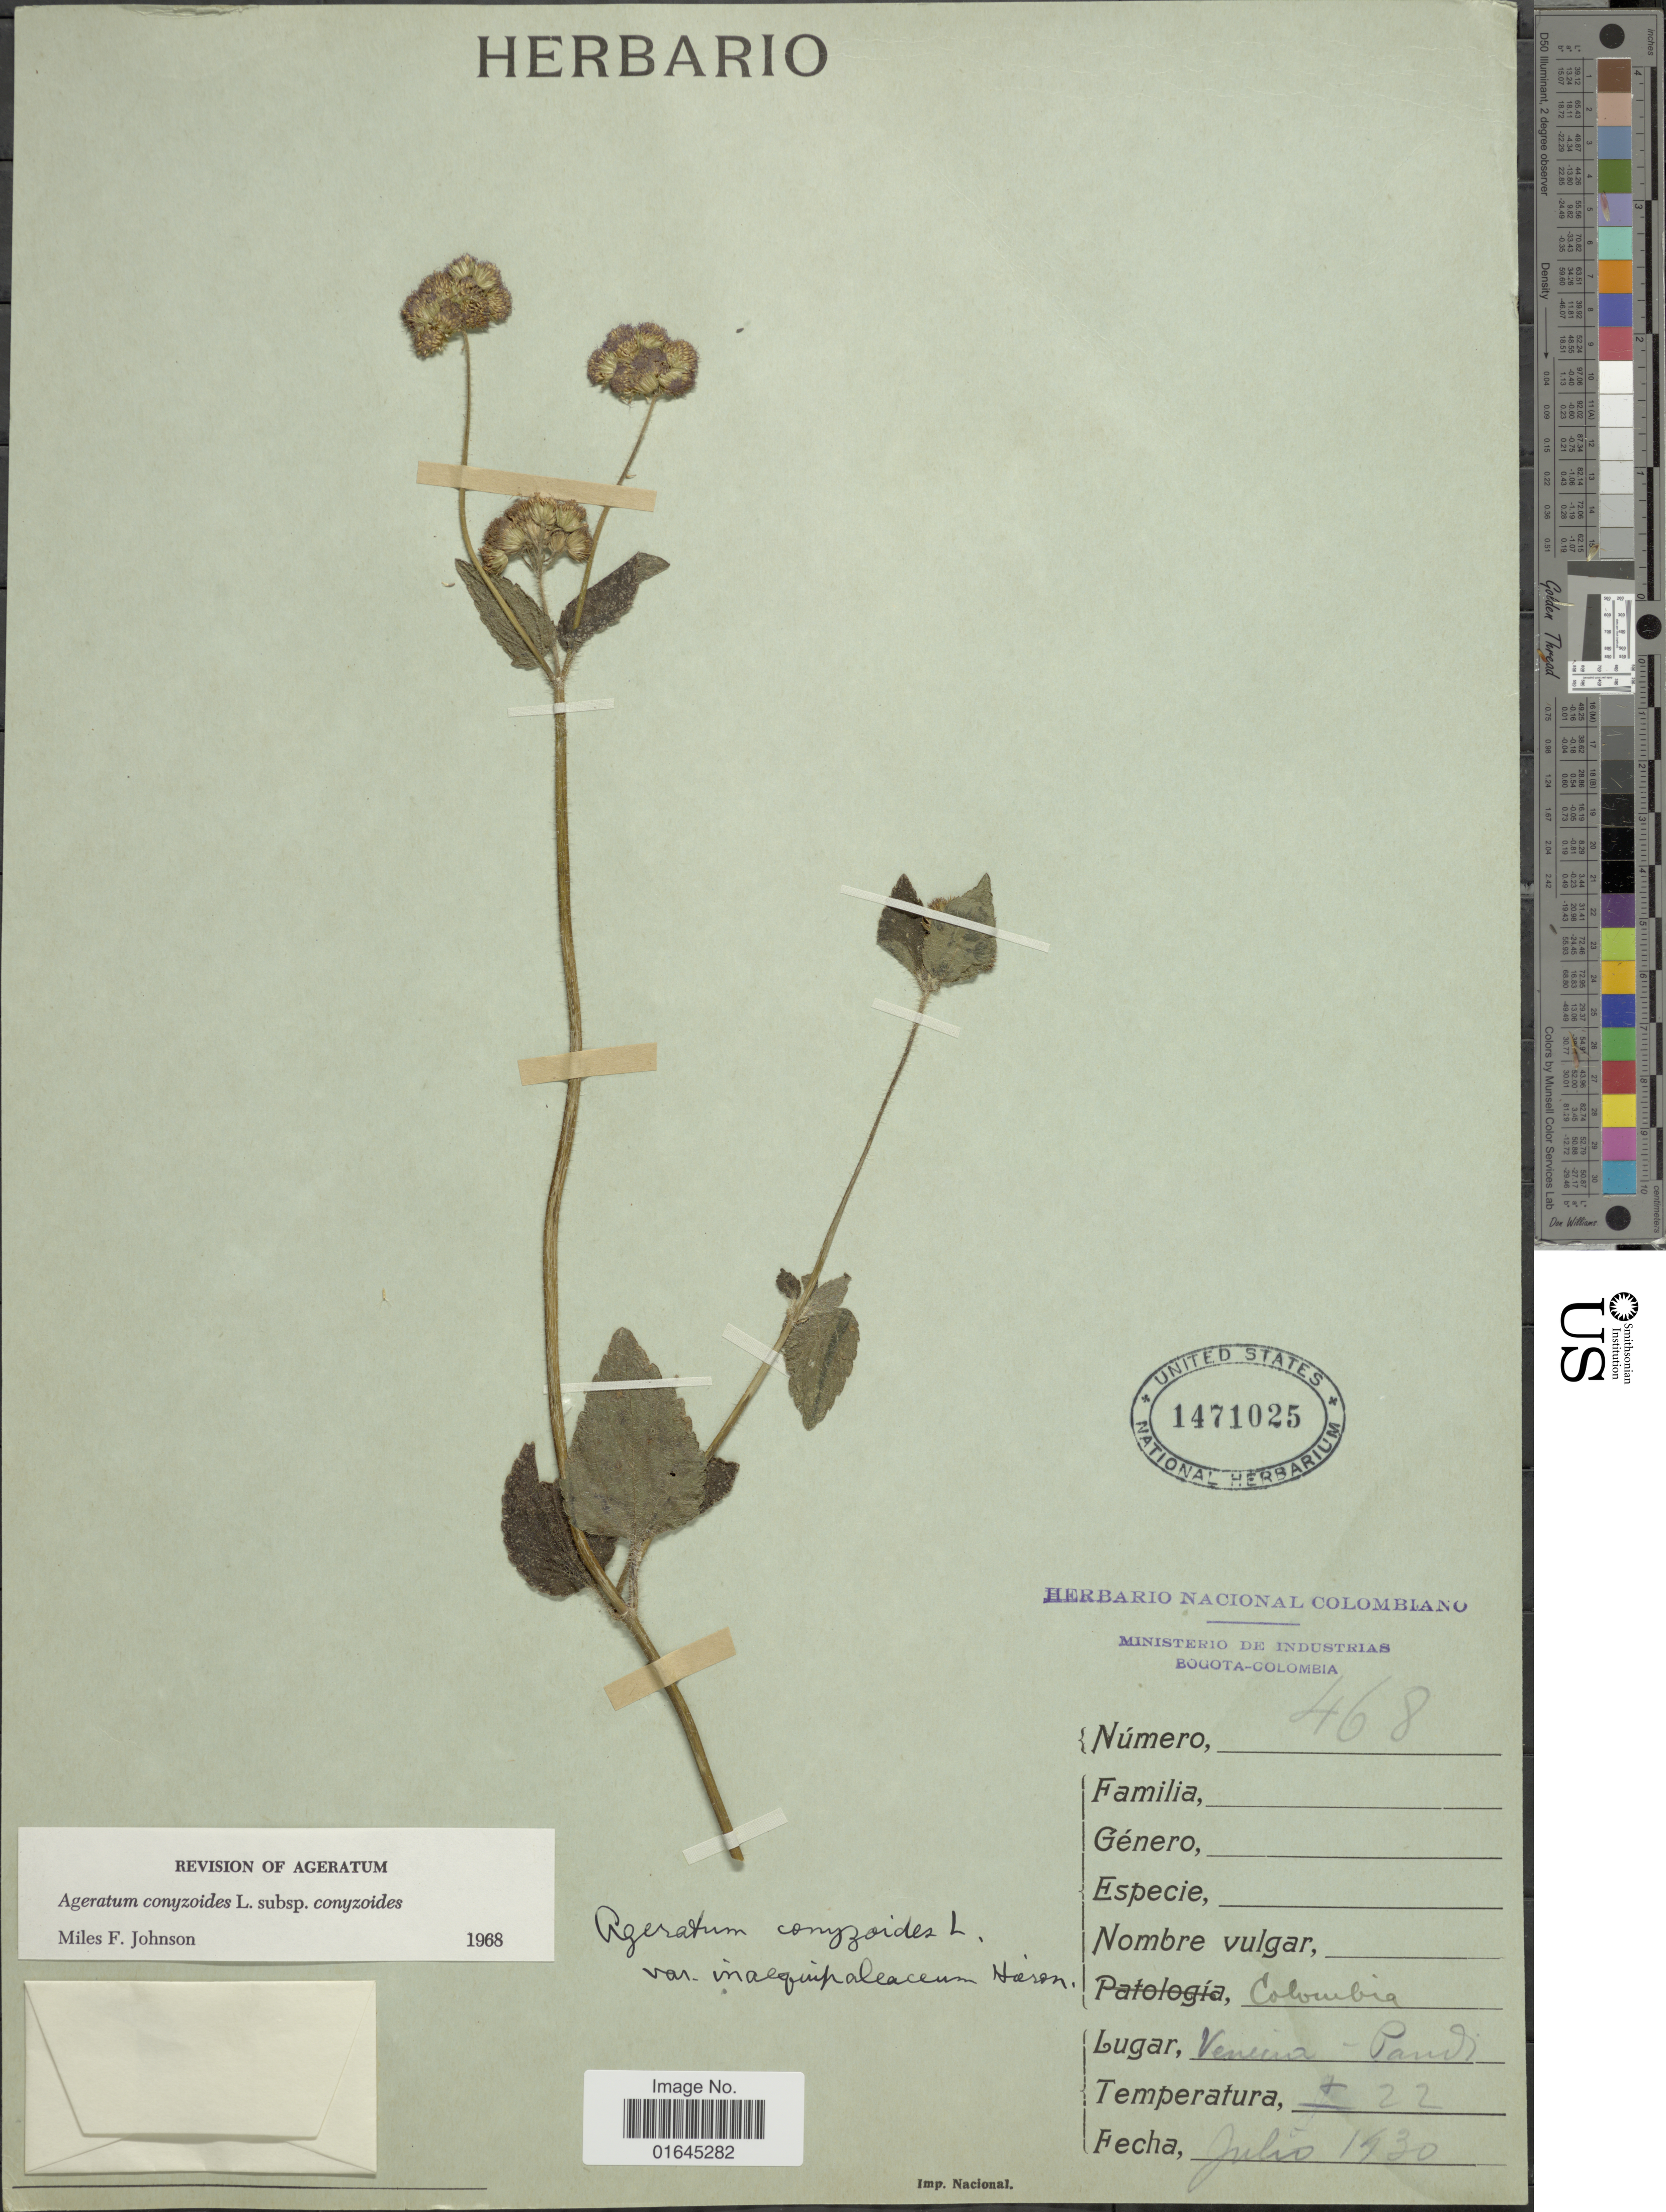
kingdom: Plantae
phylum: Tracheophyta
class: Magnoliopsida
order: Asterales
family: Asteraceae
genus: Ageratum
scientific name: Ageratum conyzoides subsp. conyzoides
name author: L.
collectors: ex herb. Nac. Colombiana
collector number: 468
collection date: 1930-07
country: Colombia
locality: Venecia - Pandi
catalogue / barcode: US 1471025